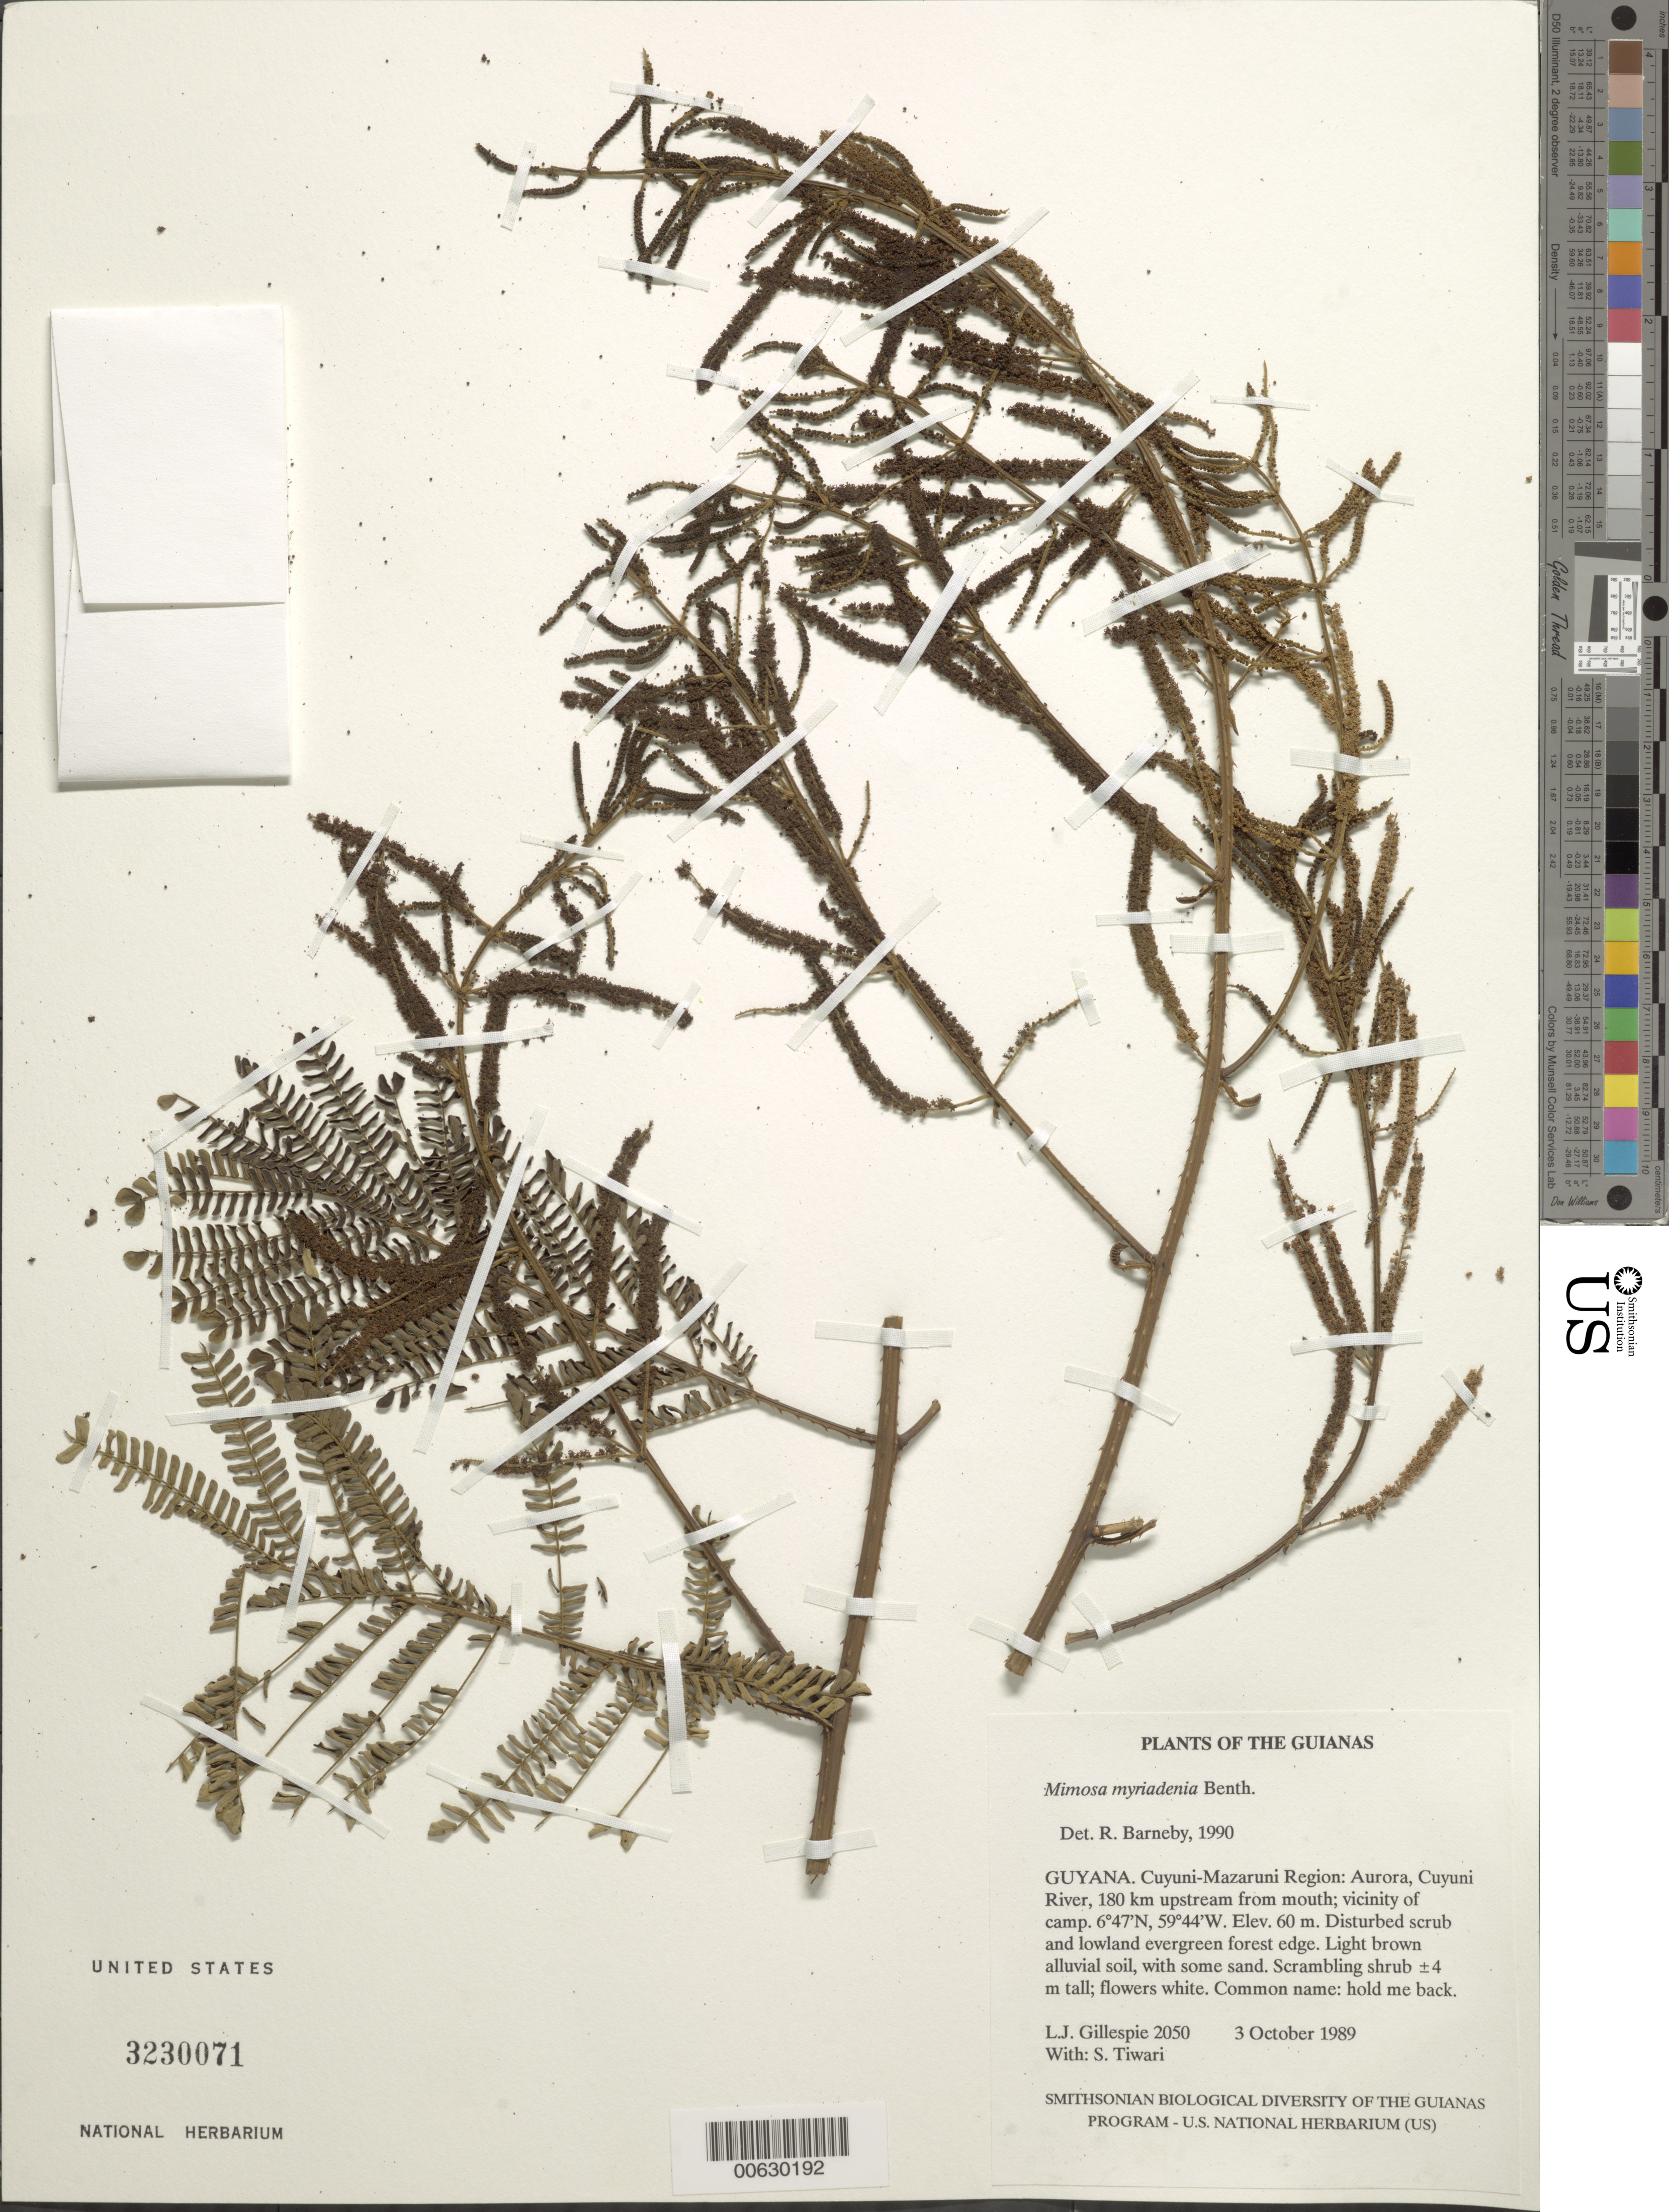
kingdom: Plantae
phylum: Tracheophyta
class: Magnoliopsida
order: Fabales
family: Fabaceae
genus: Mimosa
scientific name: Mimosa myriadenia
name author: Benth.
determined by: Barneby, Rupert C., (NY)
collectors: L. J. Gillespie & S. Tiwari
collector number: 2050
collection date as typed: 3 October 1989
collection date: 1989-10-03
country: Guyana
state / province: Cuyuni-Mazaruni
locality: Aurora, Cuyuni River, 180 km upstream from mouth; vicinity of camp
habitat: Disturbed scrub and lowland evergreen forest edge. Light brown alluvial soil, with some sand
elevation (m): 60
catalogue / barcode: US 3230071